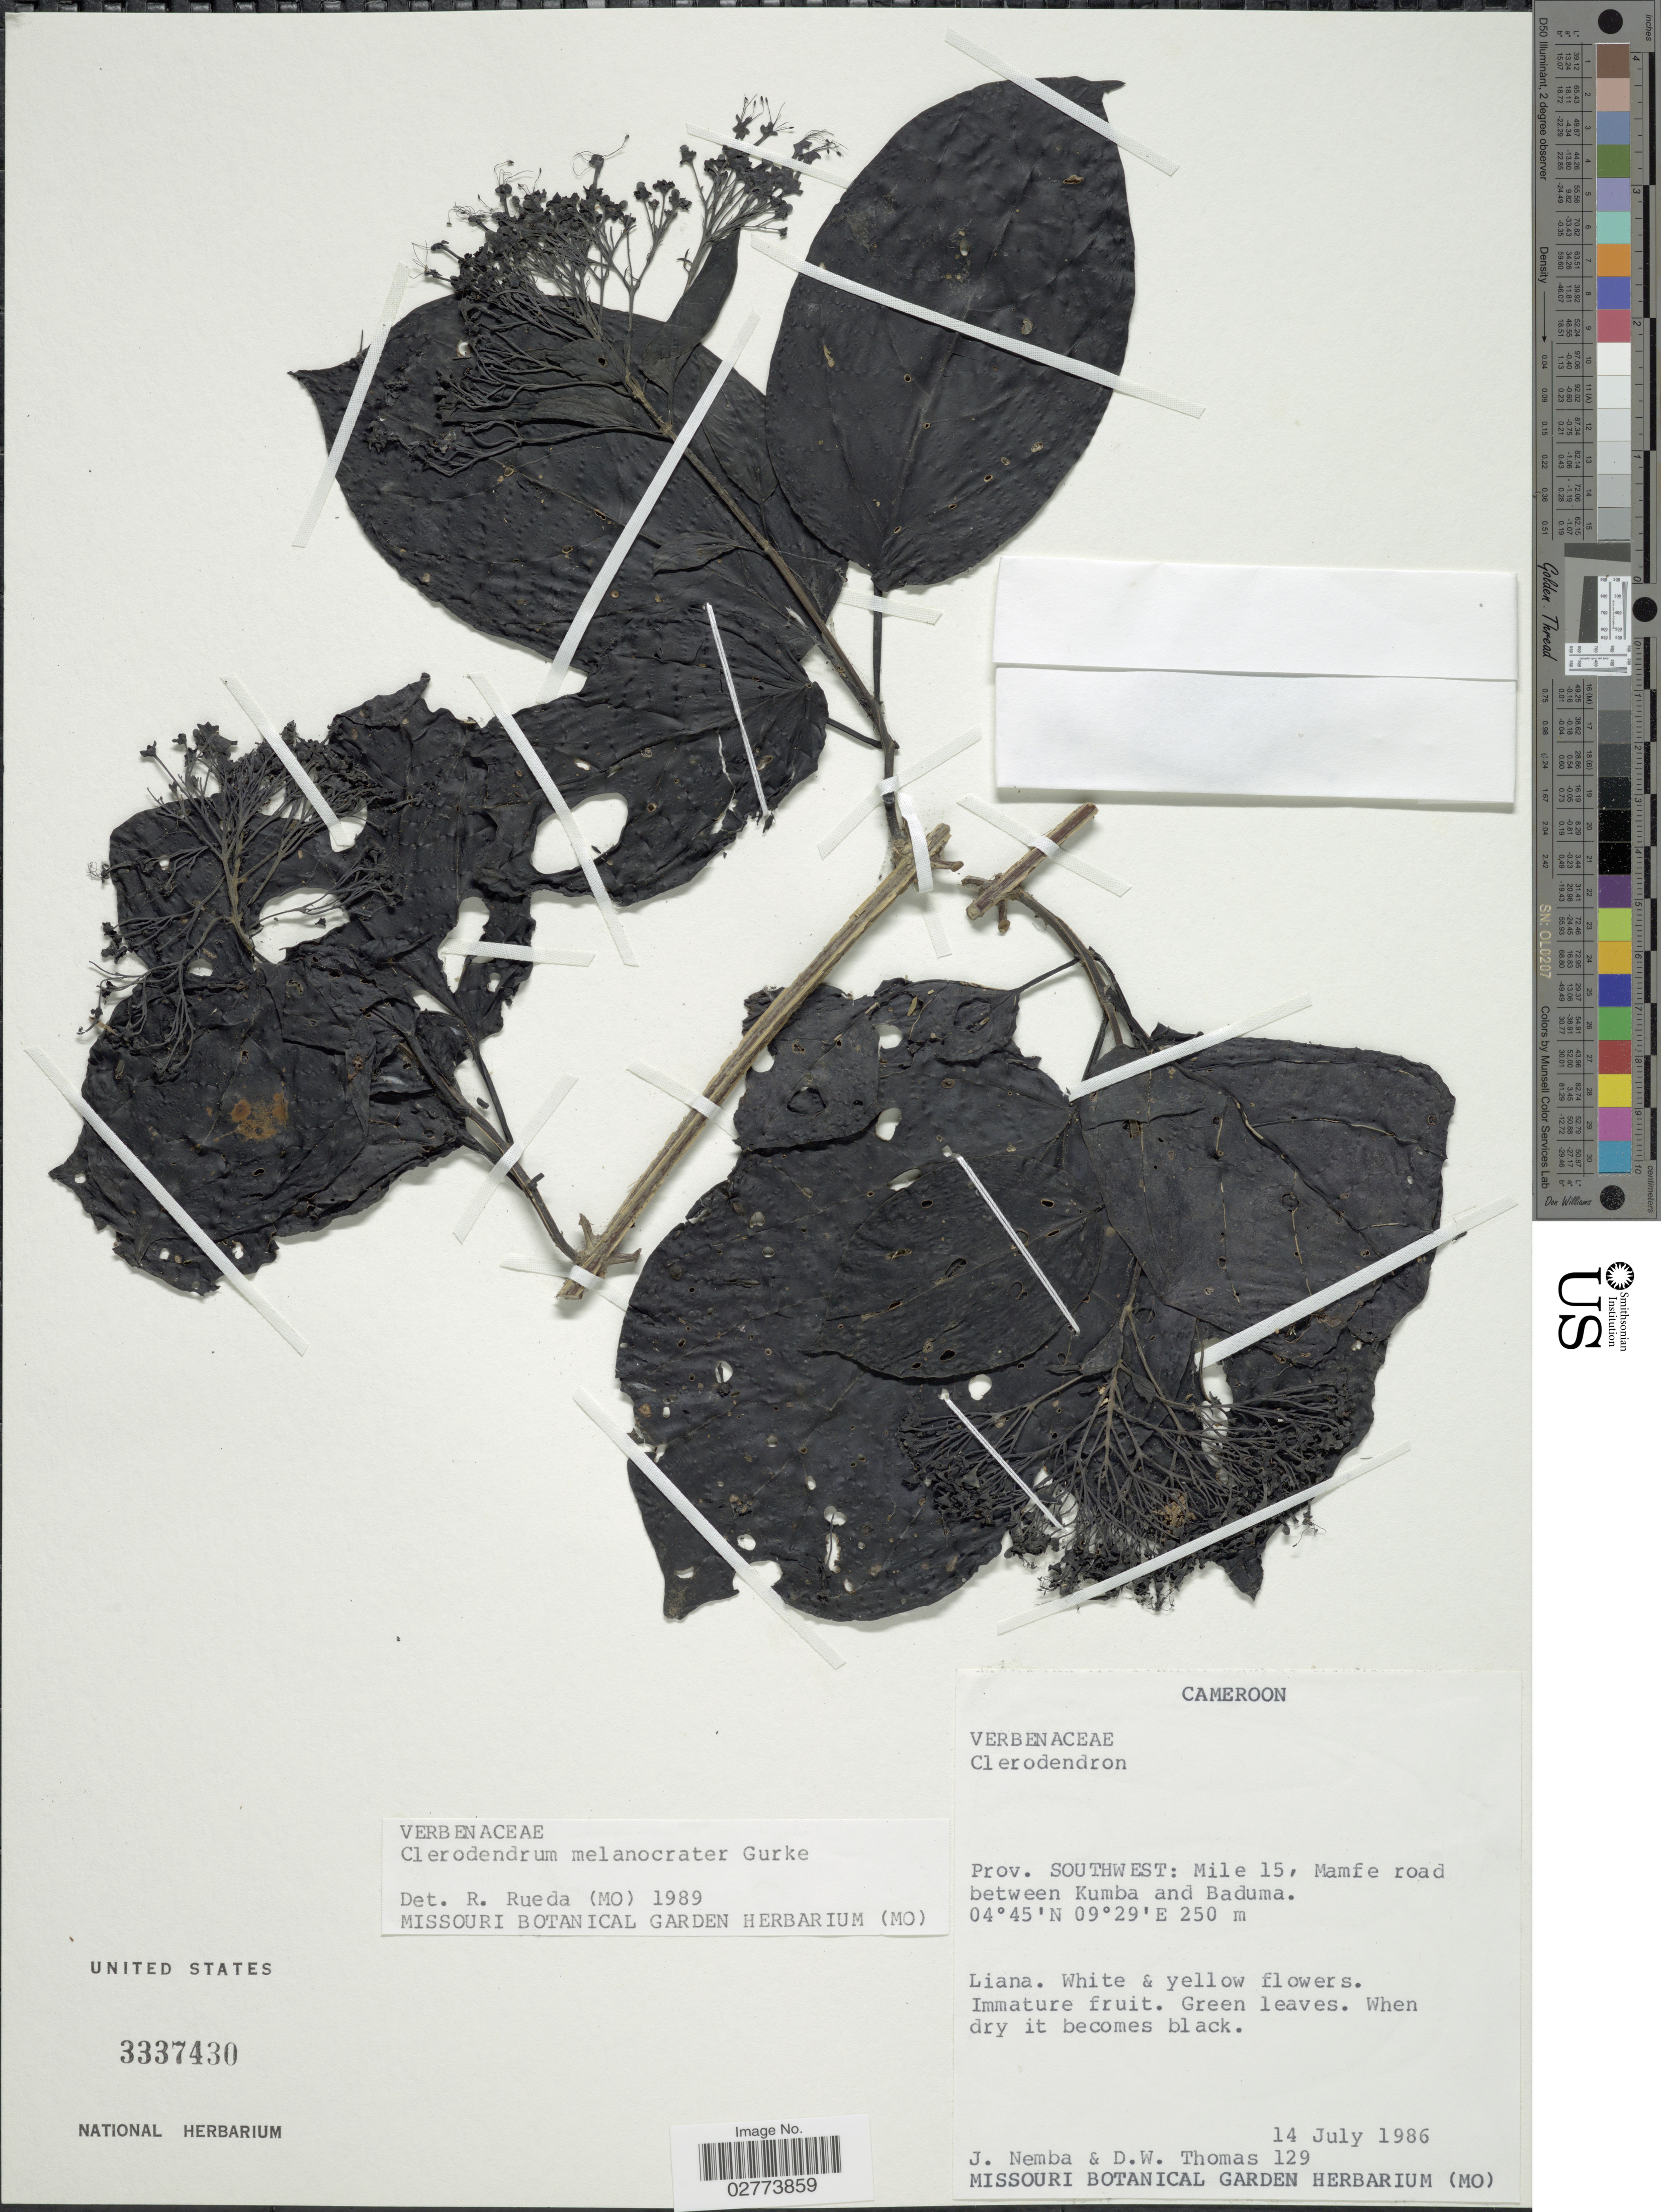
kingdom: Plantae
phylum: Tracheophyta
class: Magnoliopsida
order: Lamiales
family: Lamiaceae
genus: Clerodendrum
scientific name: Clerodendrum melanocrater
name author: Gürke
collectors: J. Nemba & D. W. Thomas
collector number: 129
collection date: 1986-07-14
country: Cameroon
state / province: Sud-Ouest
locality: Prov. Southwest: Mile 15, Mamfe road between Kumba and Baduma.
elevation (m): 250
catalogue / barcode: US 3337430